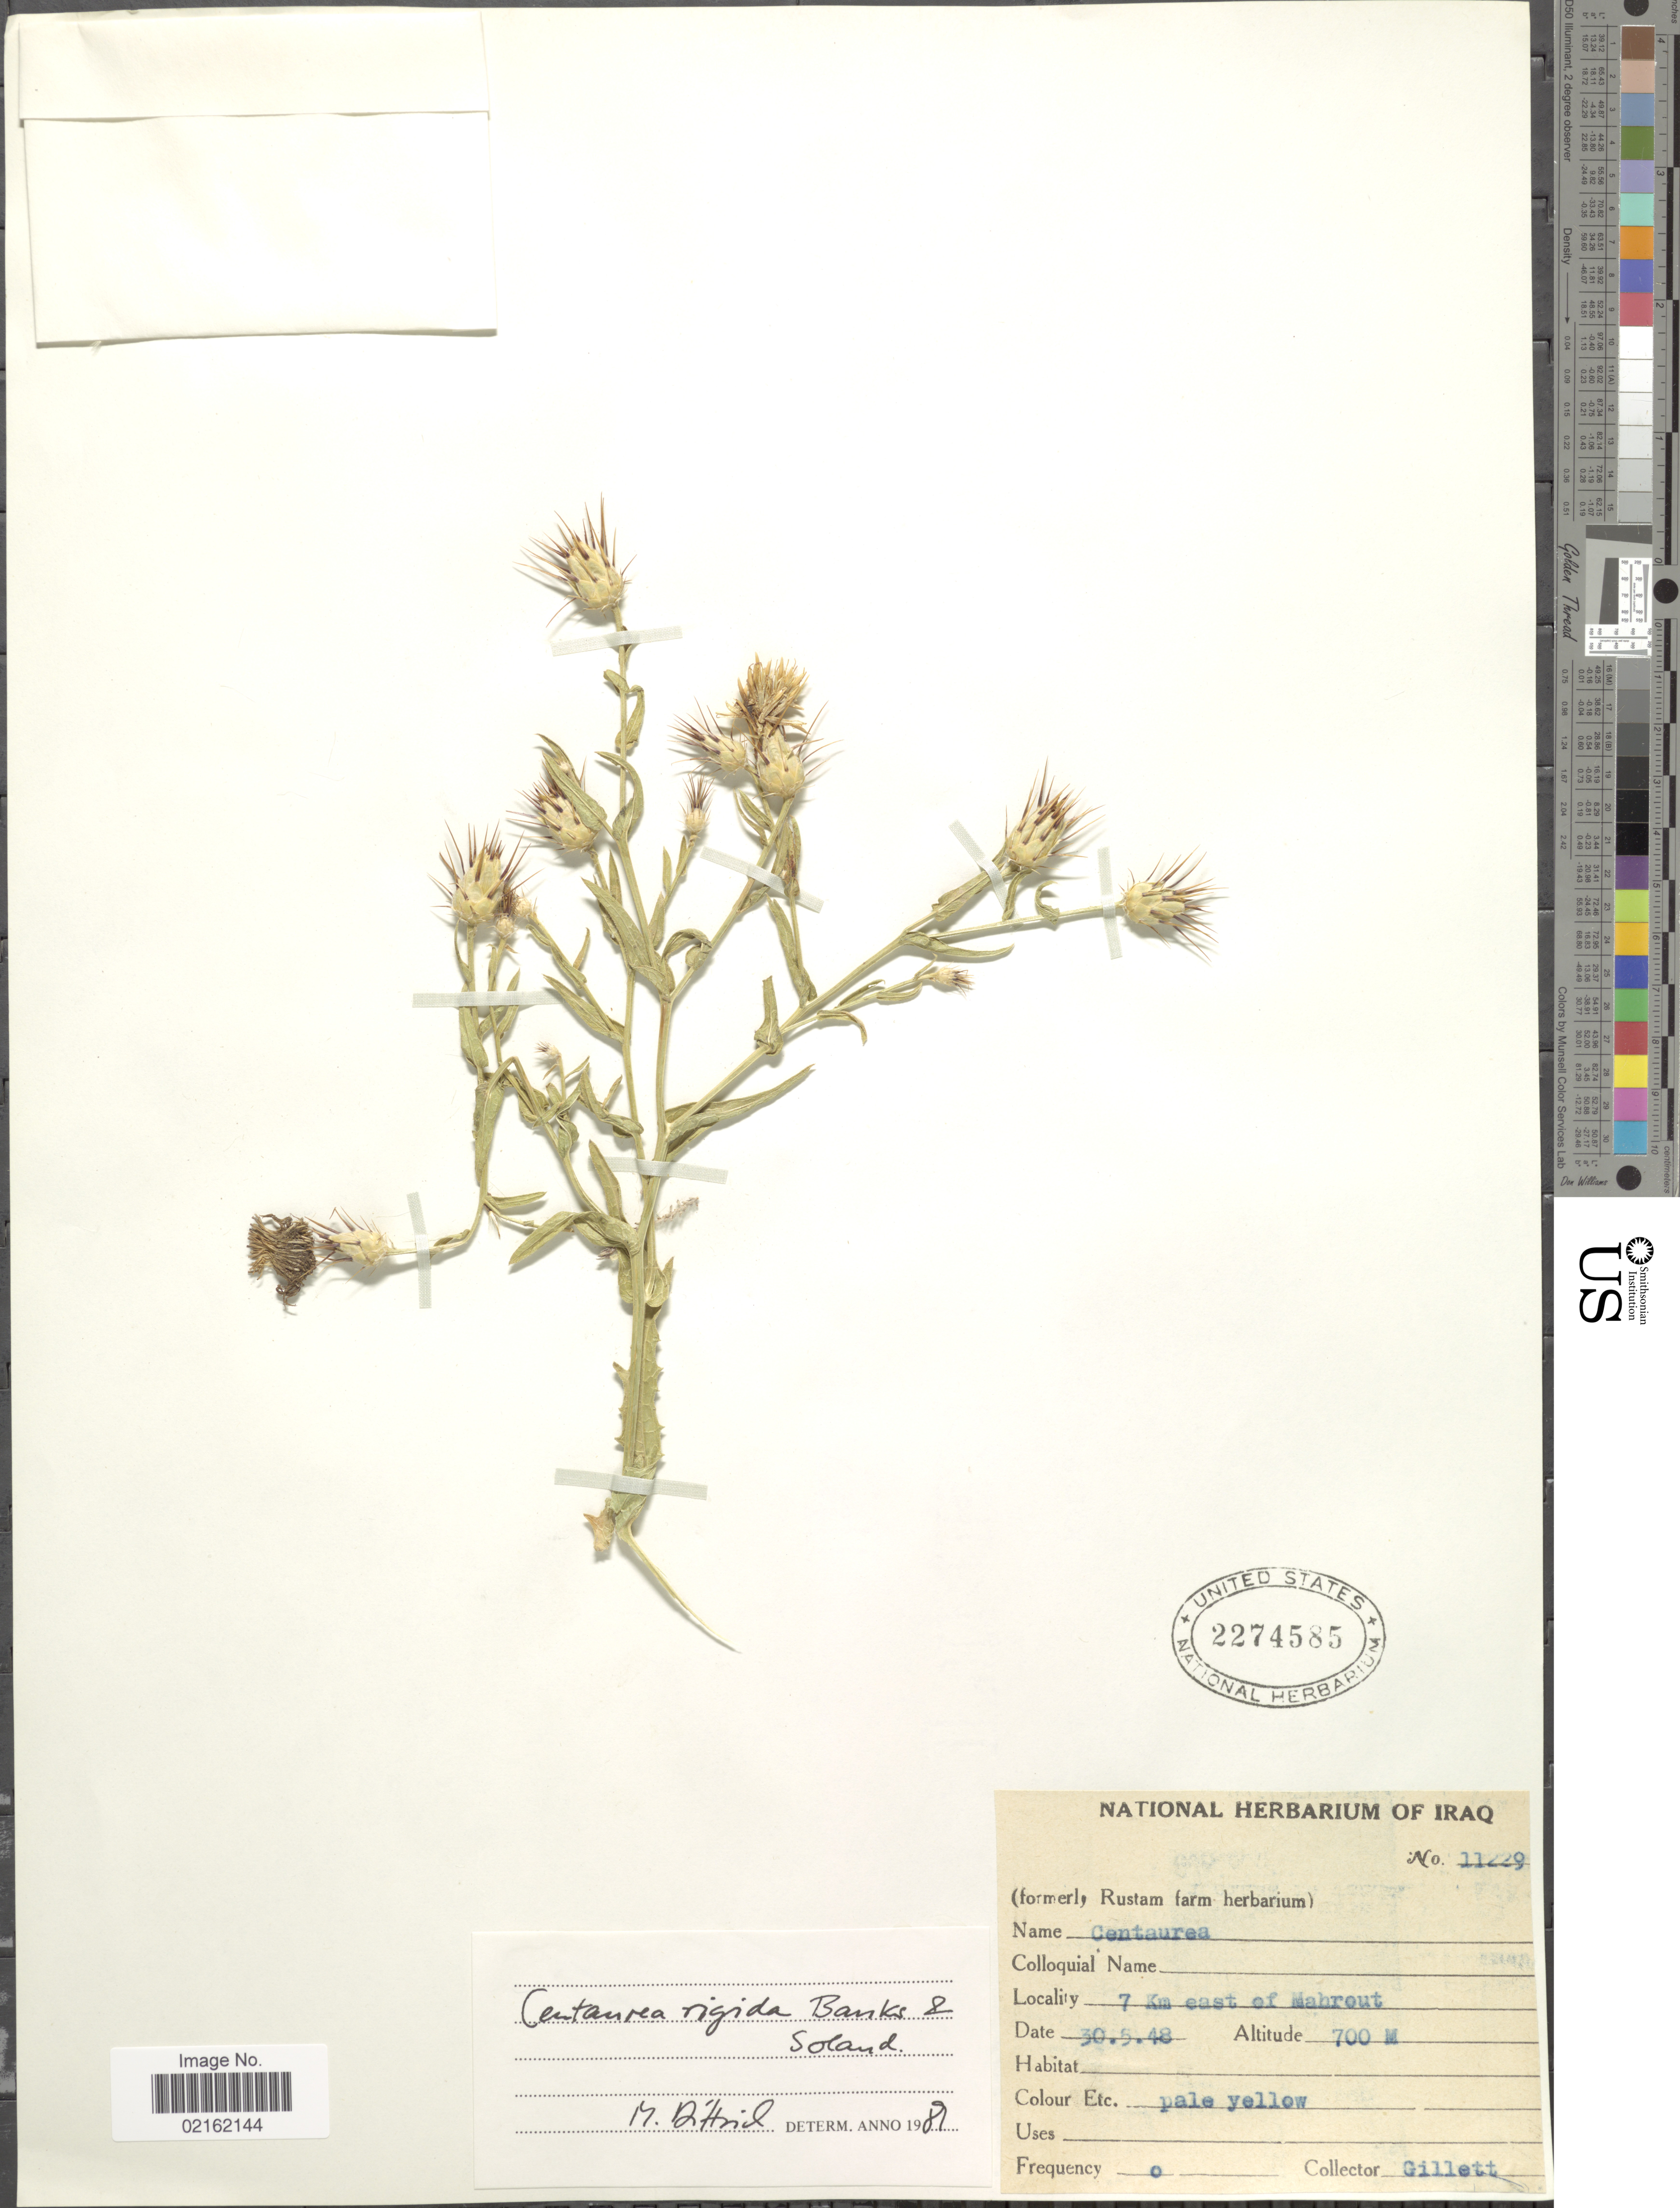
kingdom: Plantae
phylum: Tracheophyta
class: Magnoliopsida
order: Asterales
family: Asteraceae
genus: Centaurea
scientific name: Centaurea rigida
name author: Banks & Sol.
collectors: Gillett, --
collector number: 11229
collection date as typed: Transcribed d/m/y: 30/5/48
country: Morocco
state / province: Tanger-Tétouan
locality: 7 km east of Mahrout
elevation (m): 700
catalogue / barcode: US 2274585